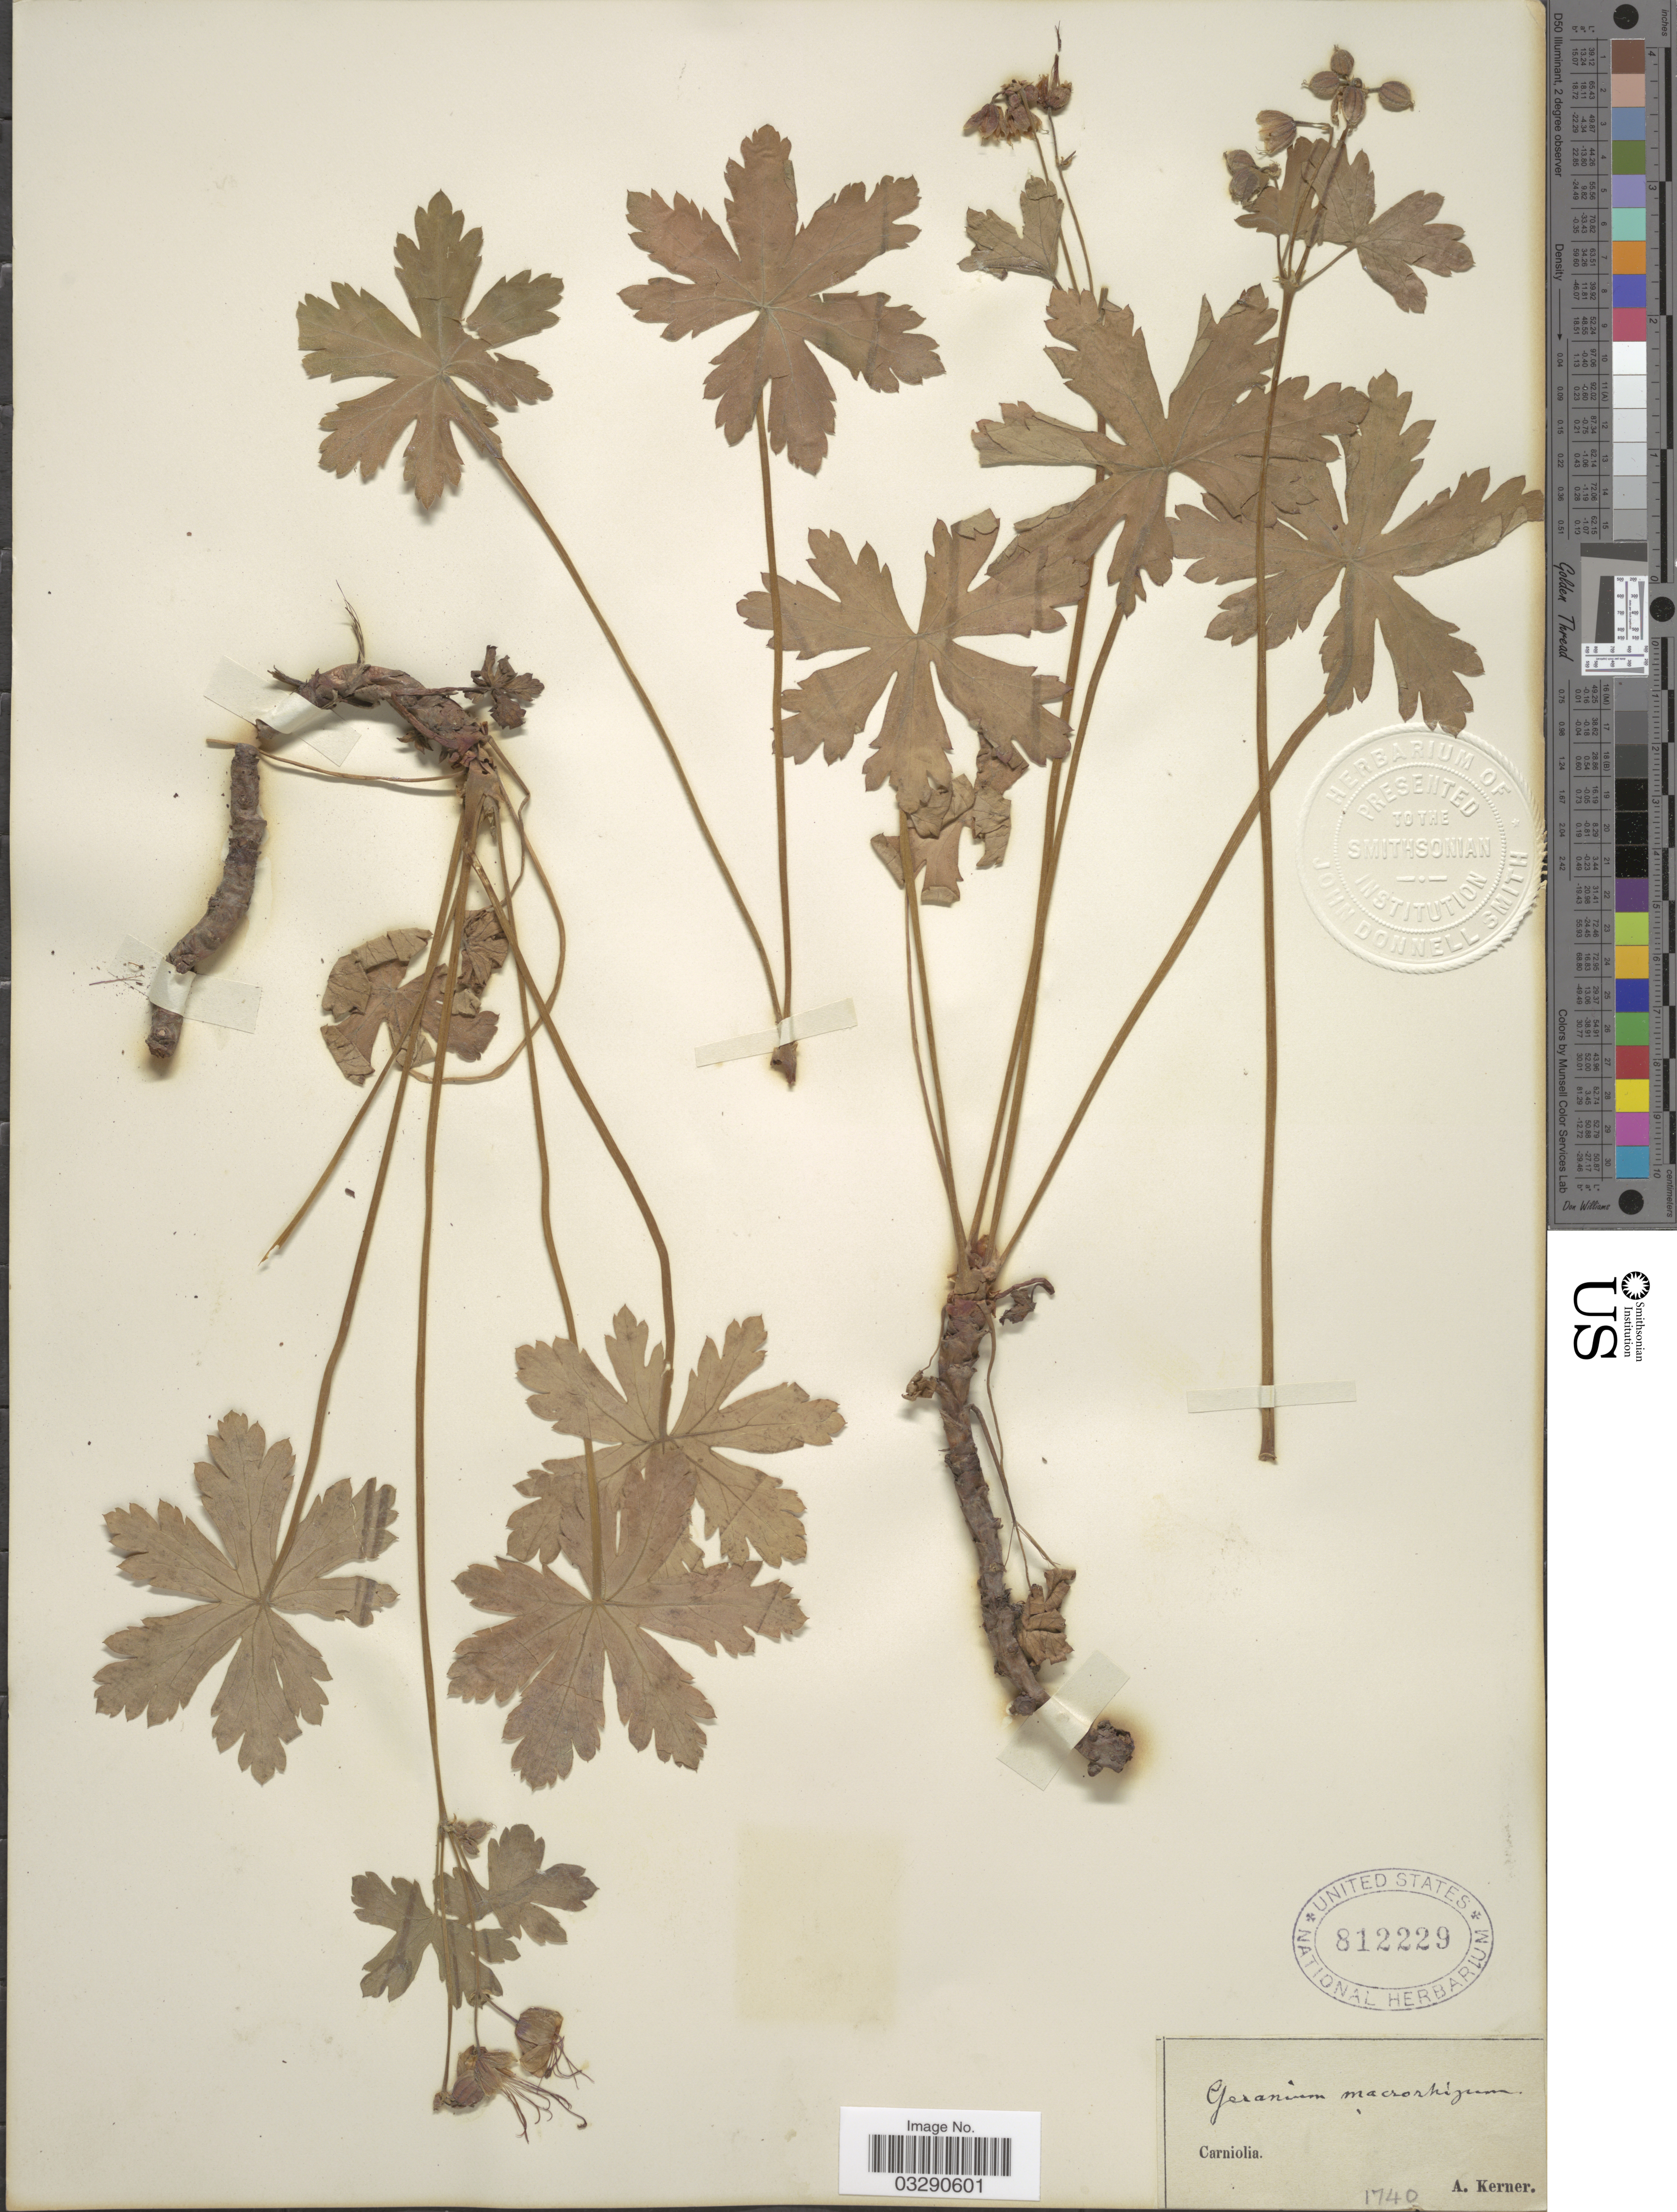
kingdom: Plantae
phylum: Tracheophyta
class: Magnoliopsida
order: Geraniales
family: Geraniaceae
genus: Geranium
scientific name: Geranium macrorrhizum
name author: L.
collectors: A. Kerner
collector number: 1740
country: Slovenia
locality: Carniolia.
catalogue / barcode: US 812229